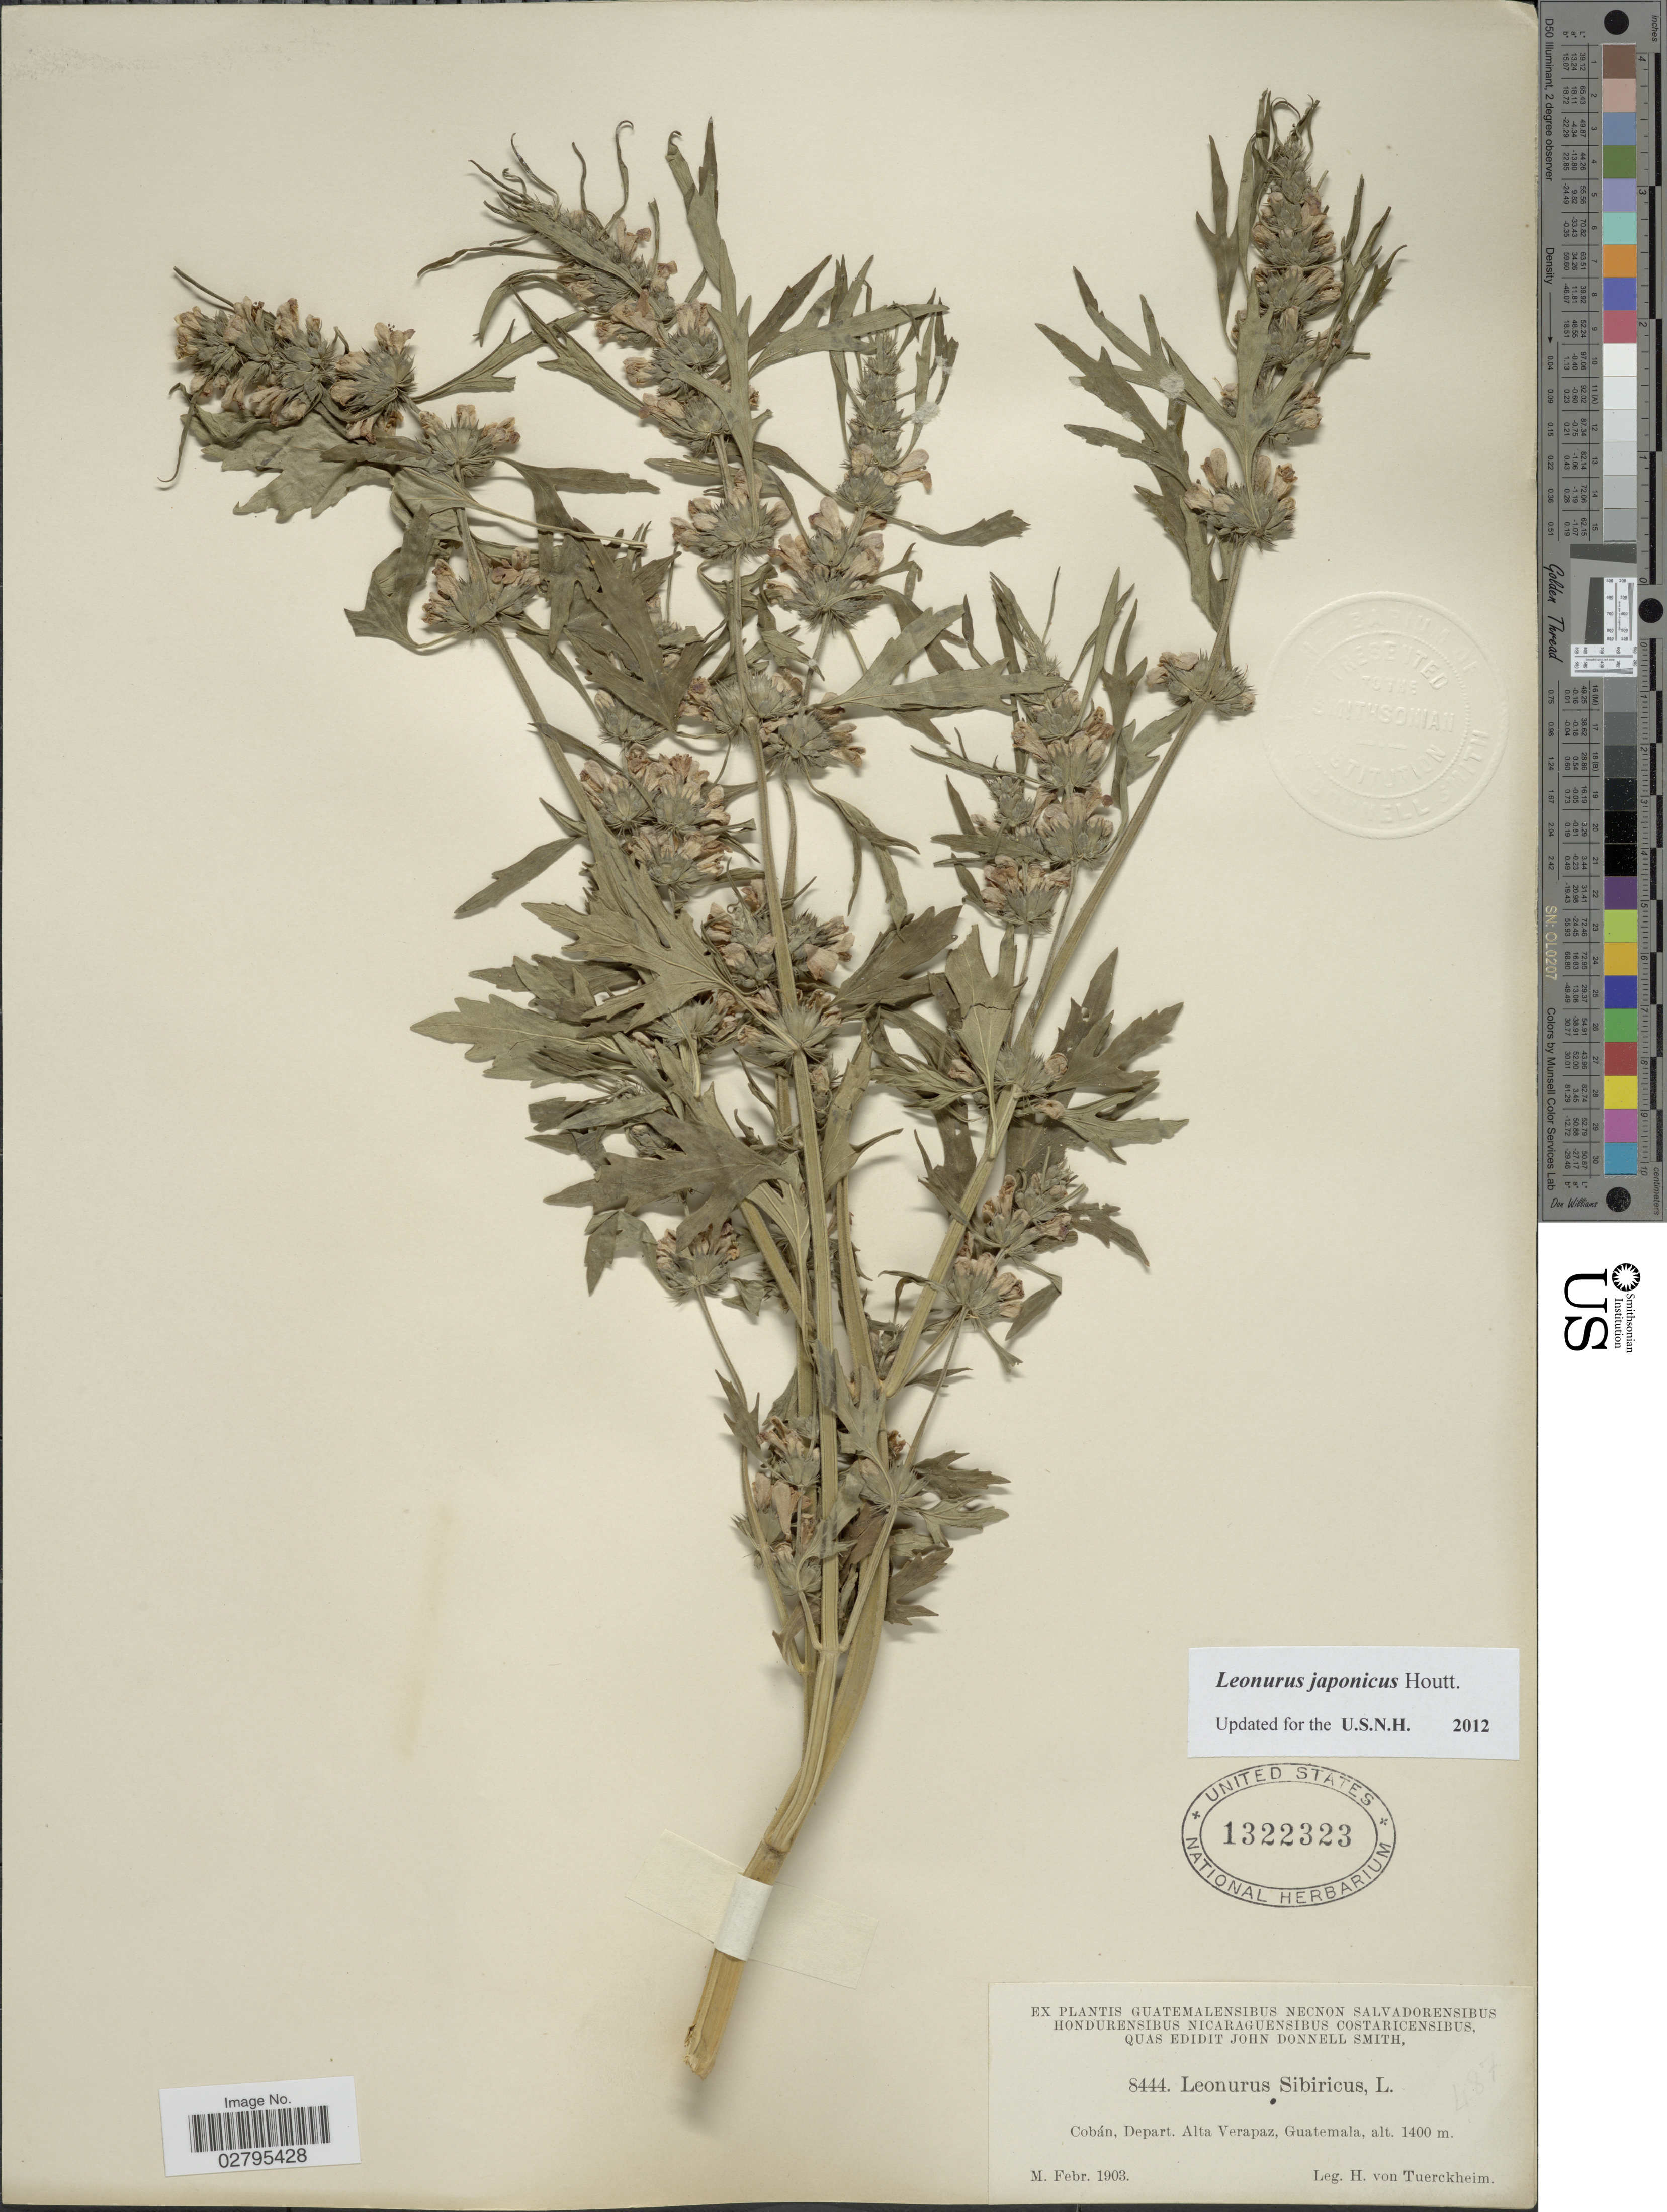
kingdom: Plantae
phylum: Tracheophyta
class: Magnoliopsida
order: Lamiales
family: Lamiaceae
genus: Leonurus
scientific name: Leonurus japonicus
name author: Houtt.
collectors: H. von Türckheim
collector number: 8444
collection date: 1903-02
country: Guatemala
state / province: Alta Verapaz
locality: Cobán, Depart. Alta Verapaz.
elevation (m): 1400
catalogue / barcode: US 1322323